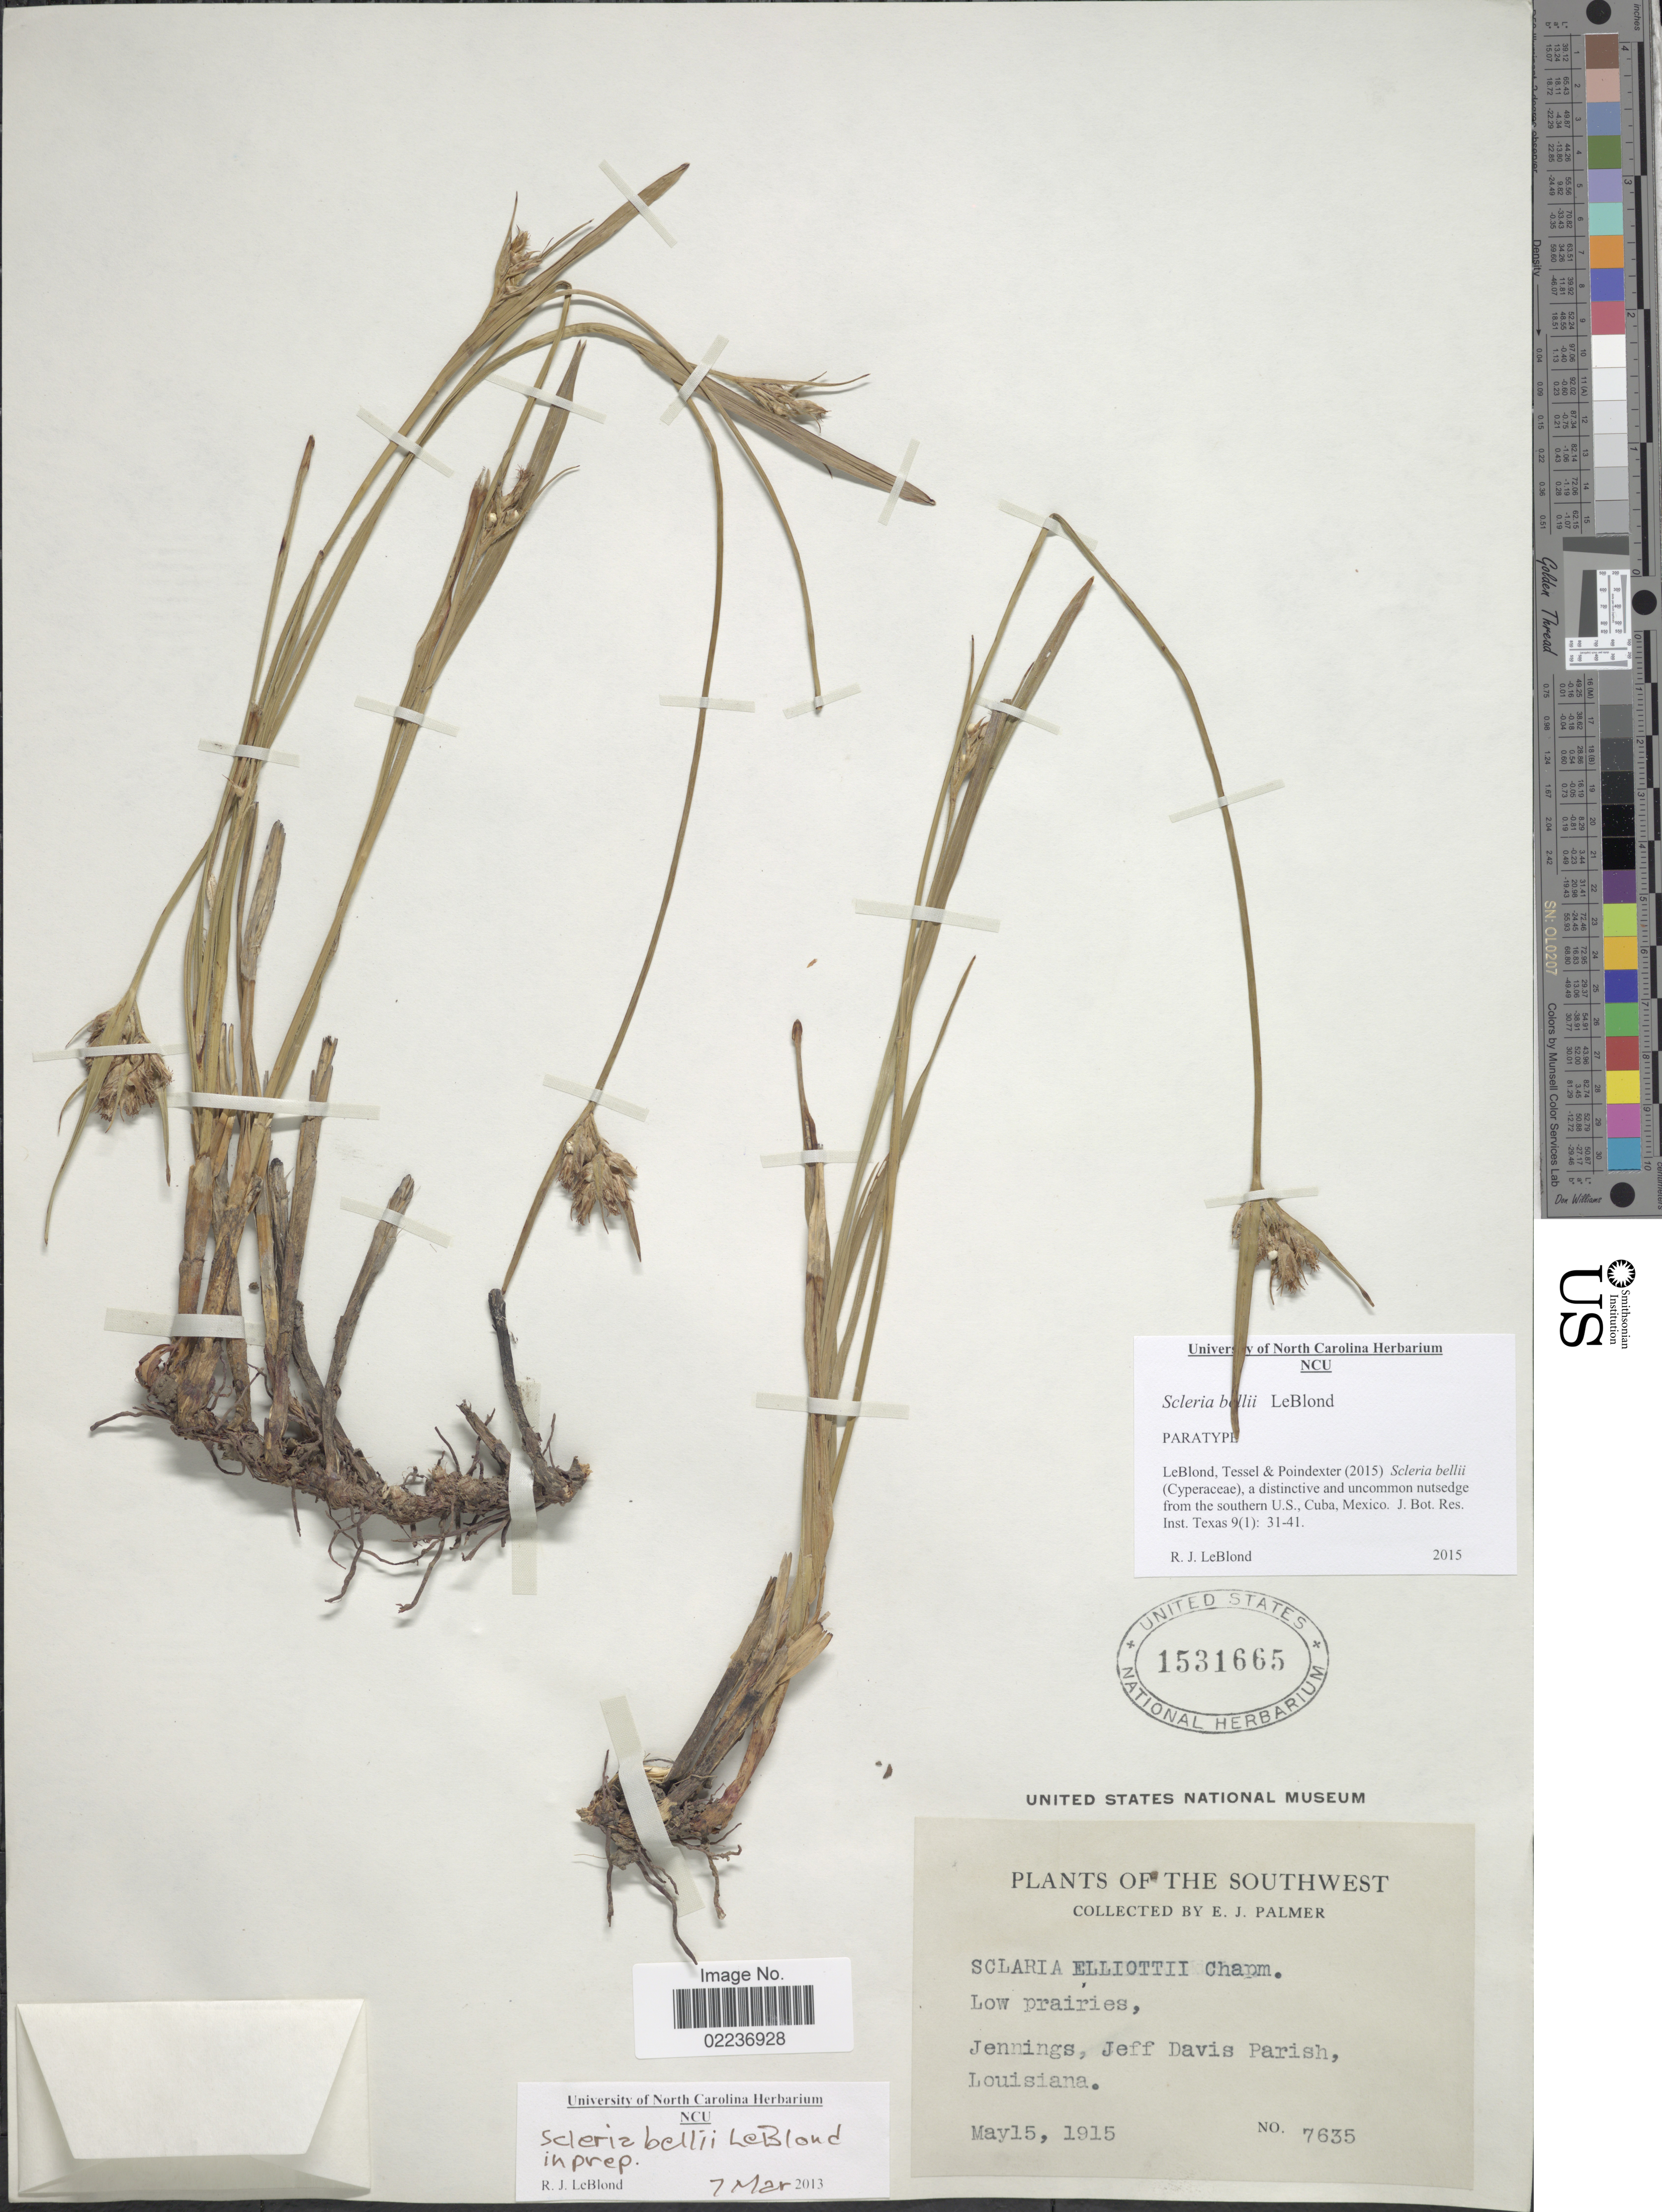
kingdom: Plantae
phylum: Tracheophyta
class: Liliopsida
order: Poales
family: Cyperaceae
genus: Scleria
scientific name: Scleria bellii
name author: LeBlond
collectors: E. J. Palmer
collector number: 7635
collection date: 1915-05-15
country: United States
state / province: Louisiana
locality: Low prairies, Jennigs, Jeff Davis Parish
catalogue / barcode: US 1531665